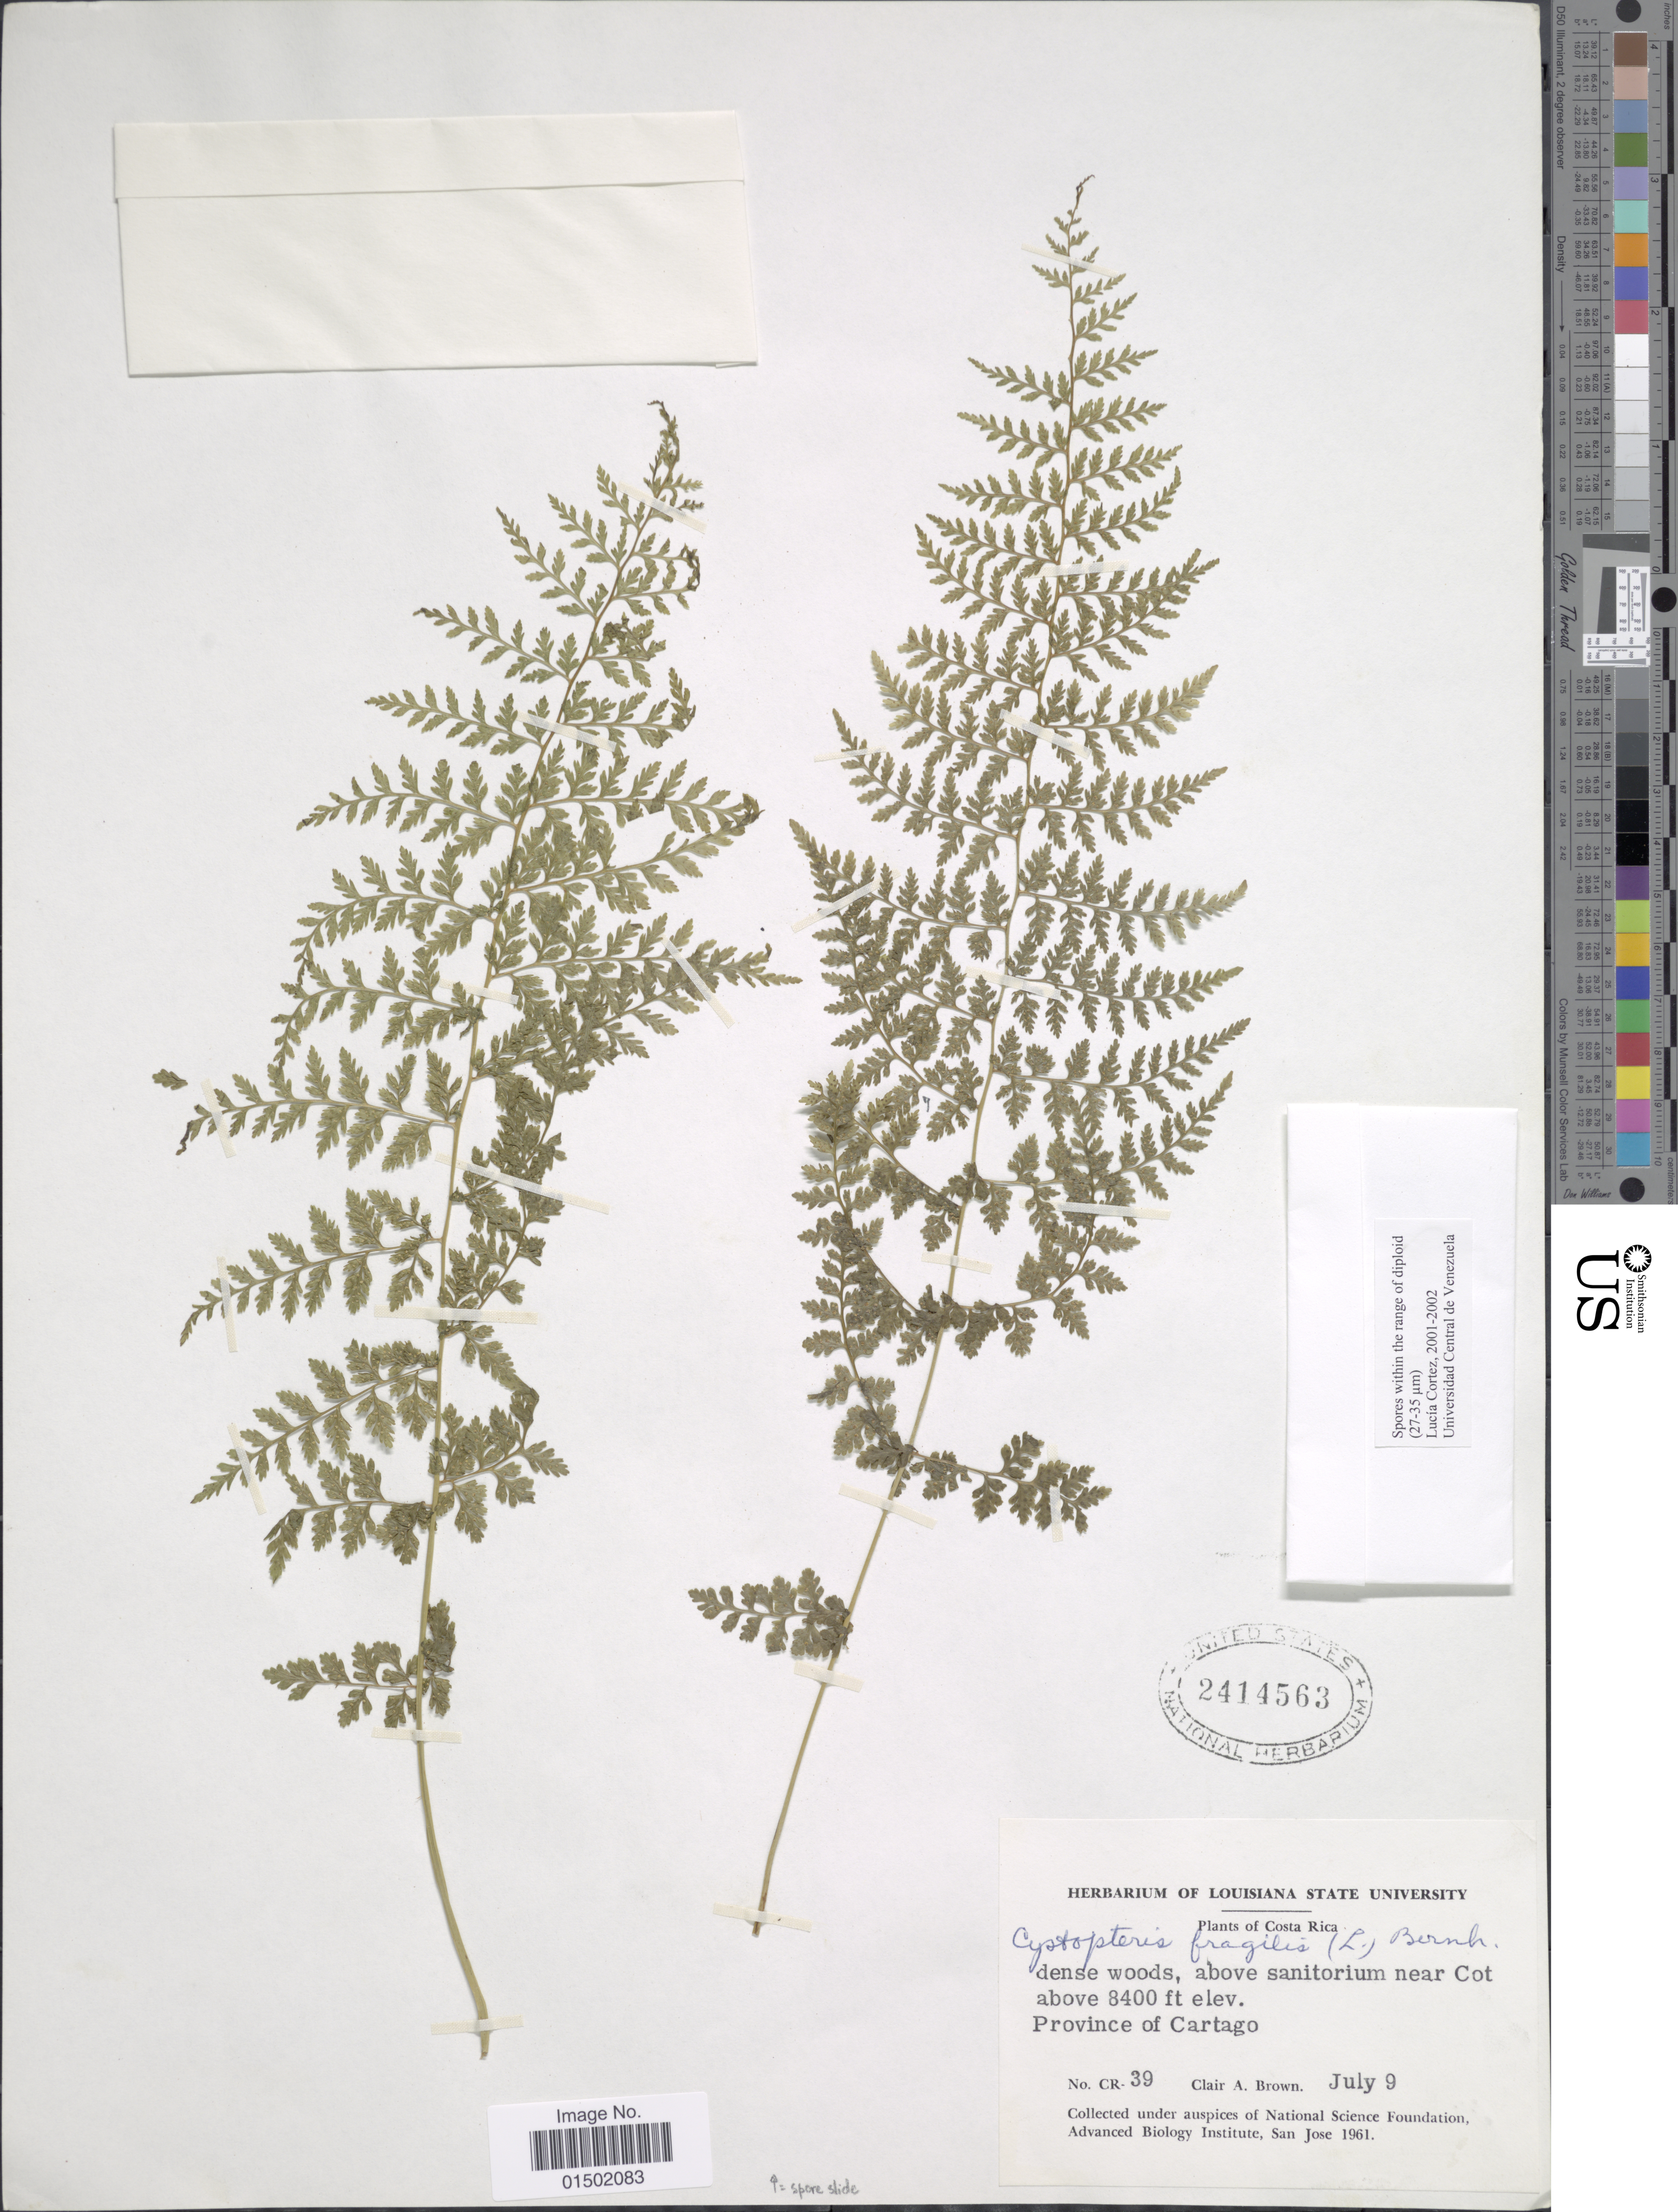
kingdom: Plantae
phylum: Tracheophyta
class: Polypodiopsida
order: Polypodiales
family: Cystopteridaceae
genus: Cystopteris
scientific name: Cystopteris fragilis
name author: (L.) Bernh.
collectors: C. A. Brown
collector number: CR-39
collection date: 1961-07-09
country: Costa Rica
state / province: Cartago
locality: Dense woods, above sanitorium near Cot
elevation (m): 2560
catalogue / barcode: US 2414563